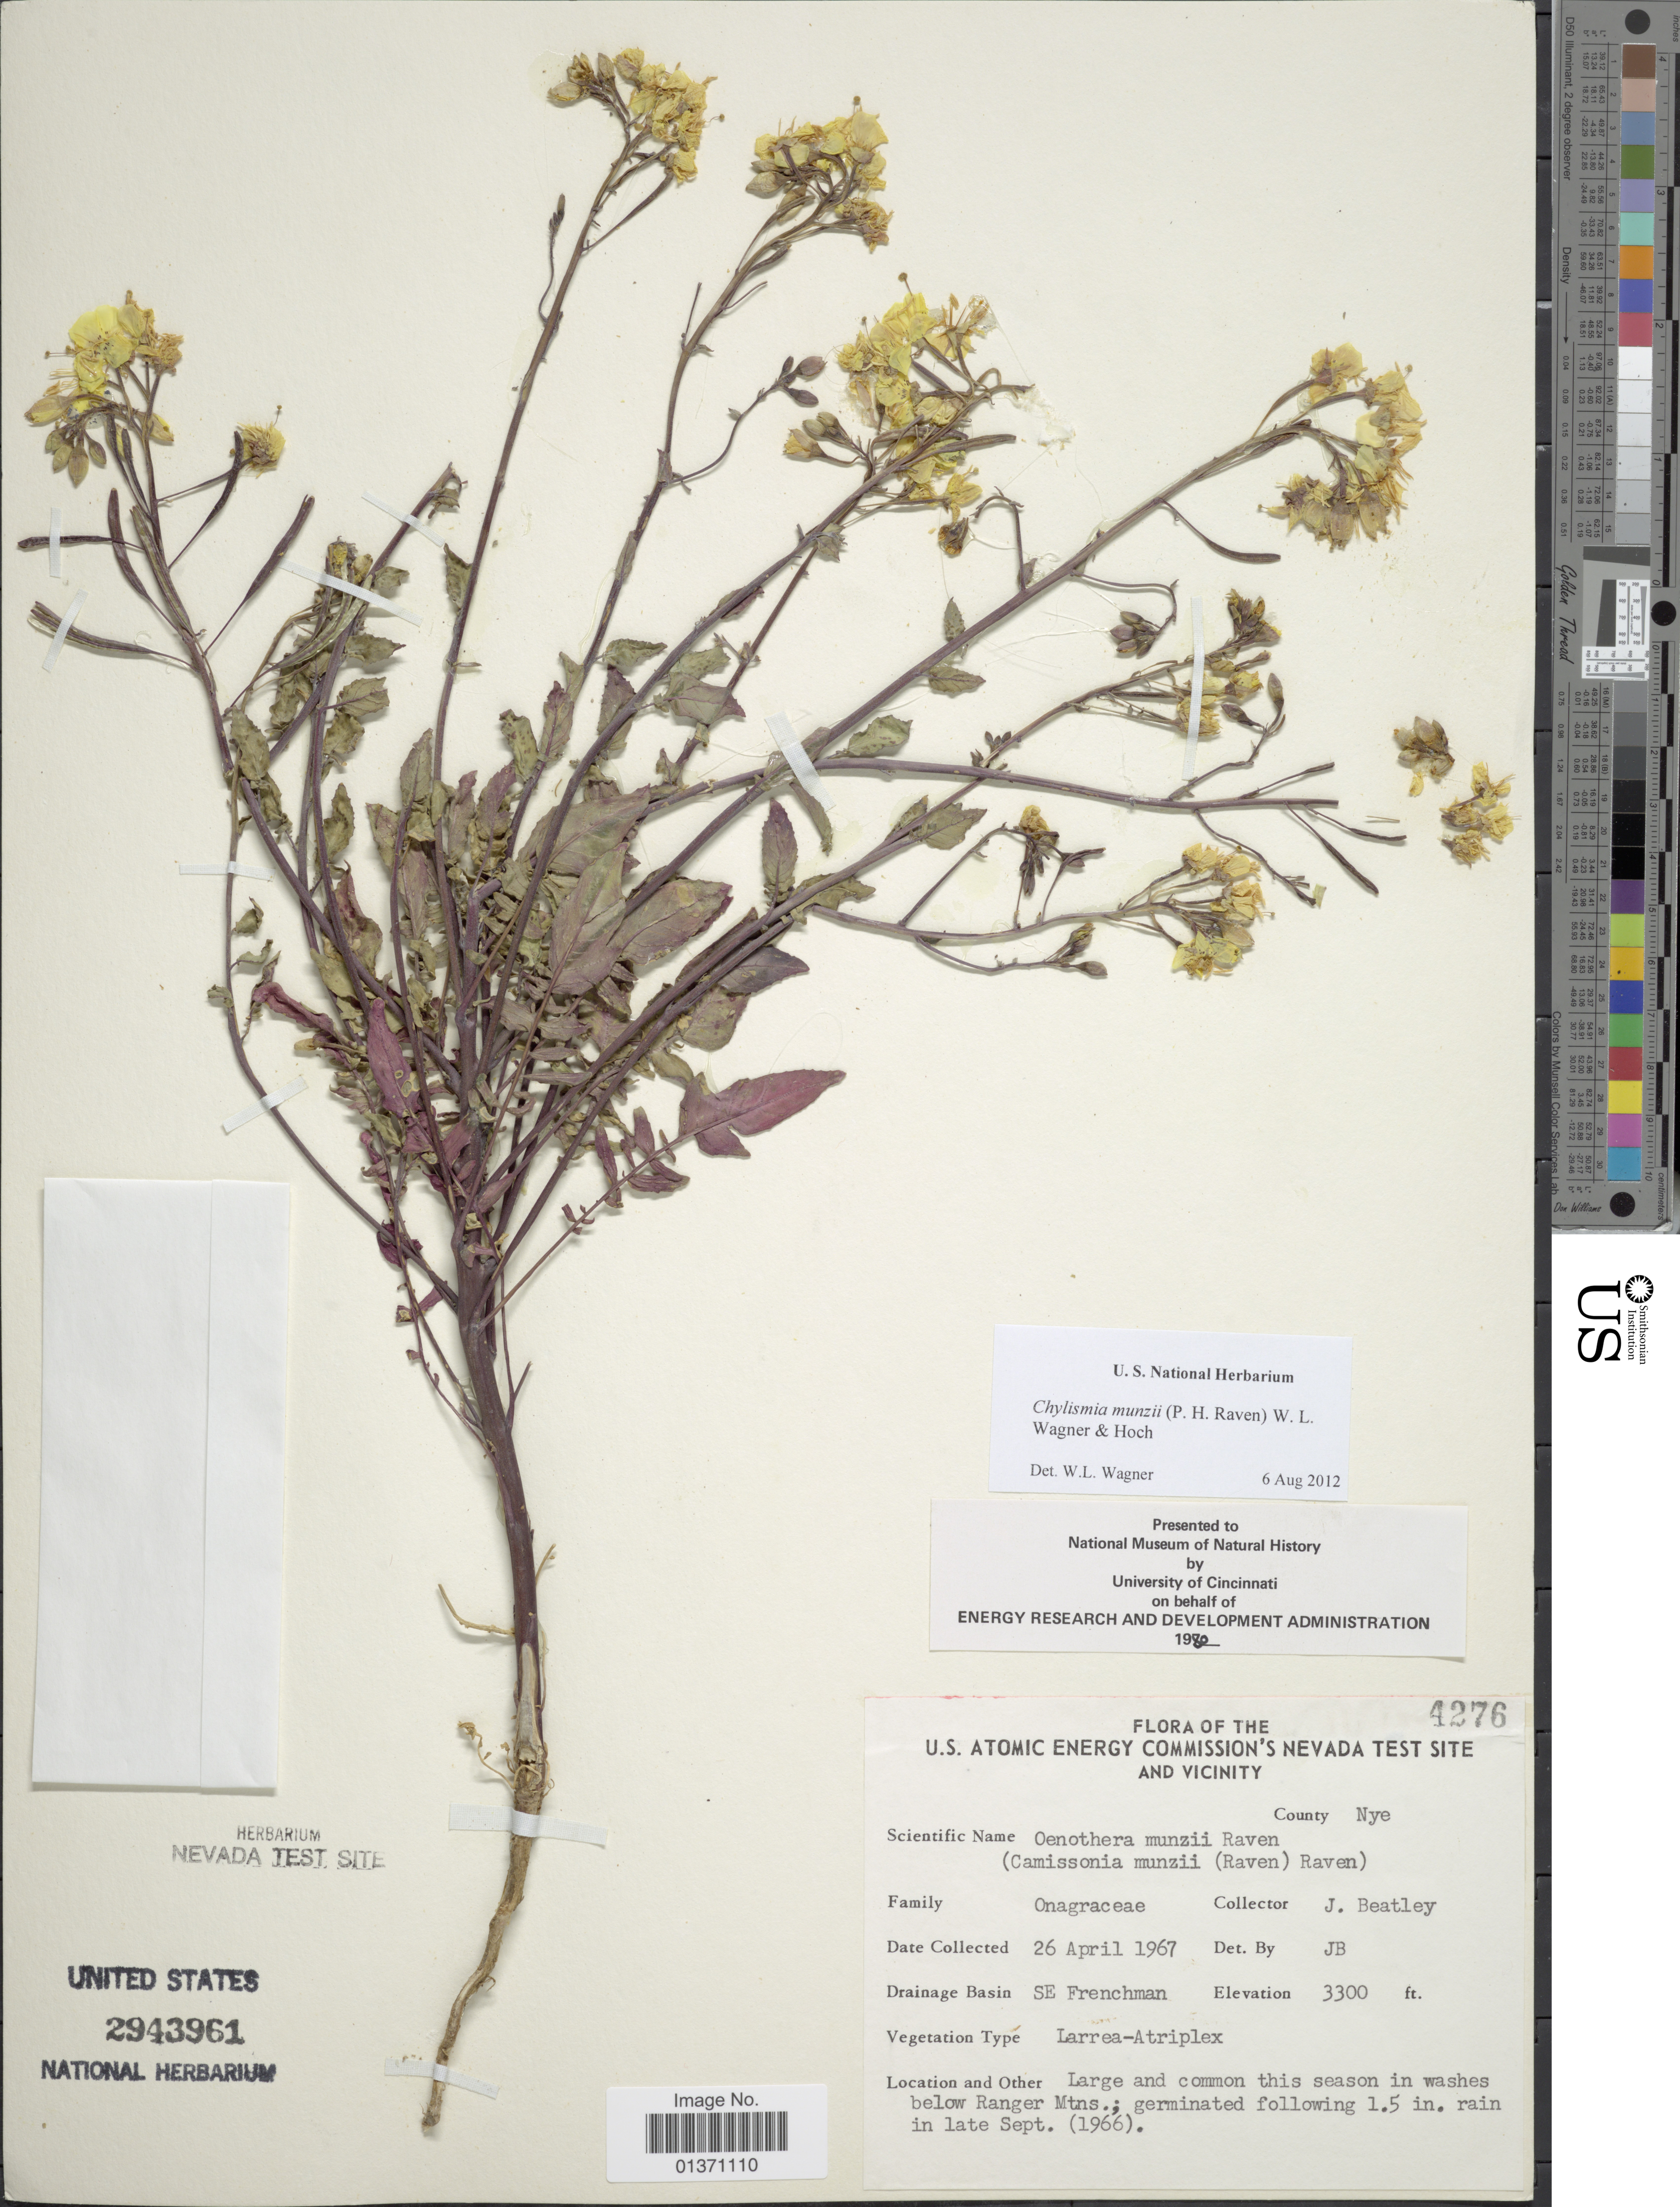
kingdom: Plantae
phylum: Tracheophyta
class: Magnoliopsida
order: Myrtales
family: Onagraceae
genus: Chylismia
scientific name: Chylismia munzii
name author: (P.H. Raven) W.L. Wagner & Hoch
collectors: J. C. Beatley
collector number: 4276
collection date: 1967-04-26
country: United States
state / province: Nevada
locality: U. S. Atomic Energy Commission's Nevada Test Site and Vicinity, SE Frenchman, in washes below Ranger Mtns, County Nye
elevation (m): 1006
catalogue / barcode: US 2943961